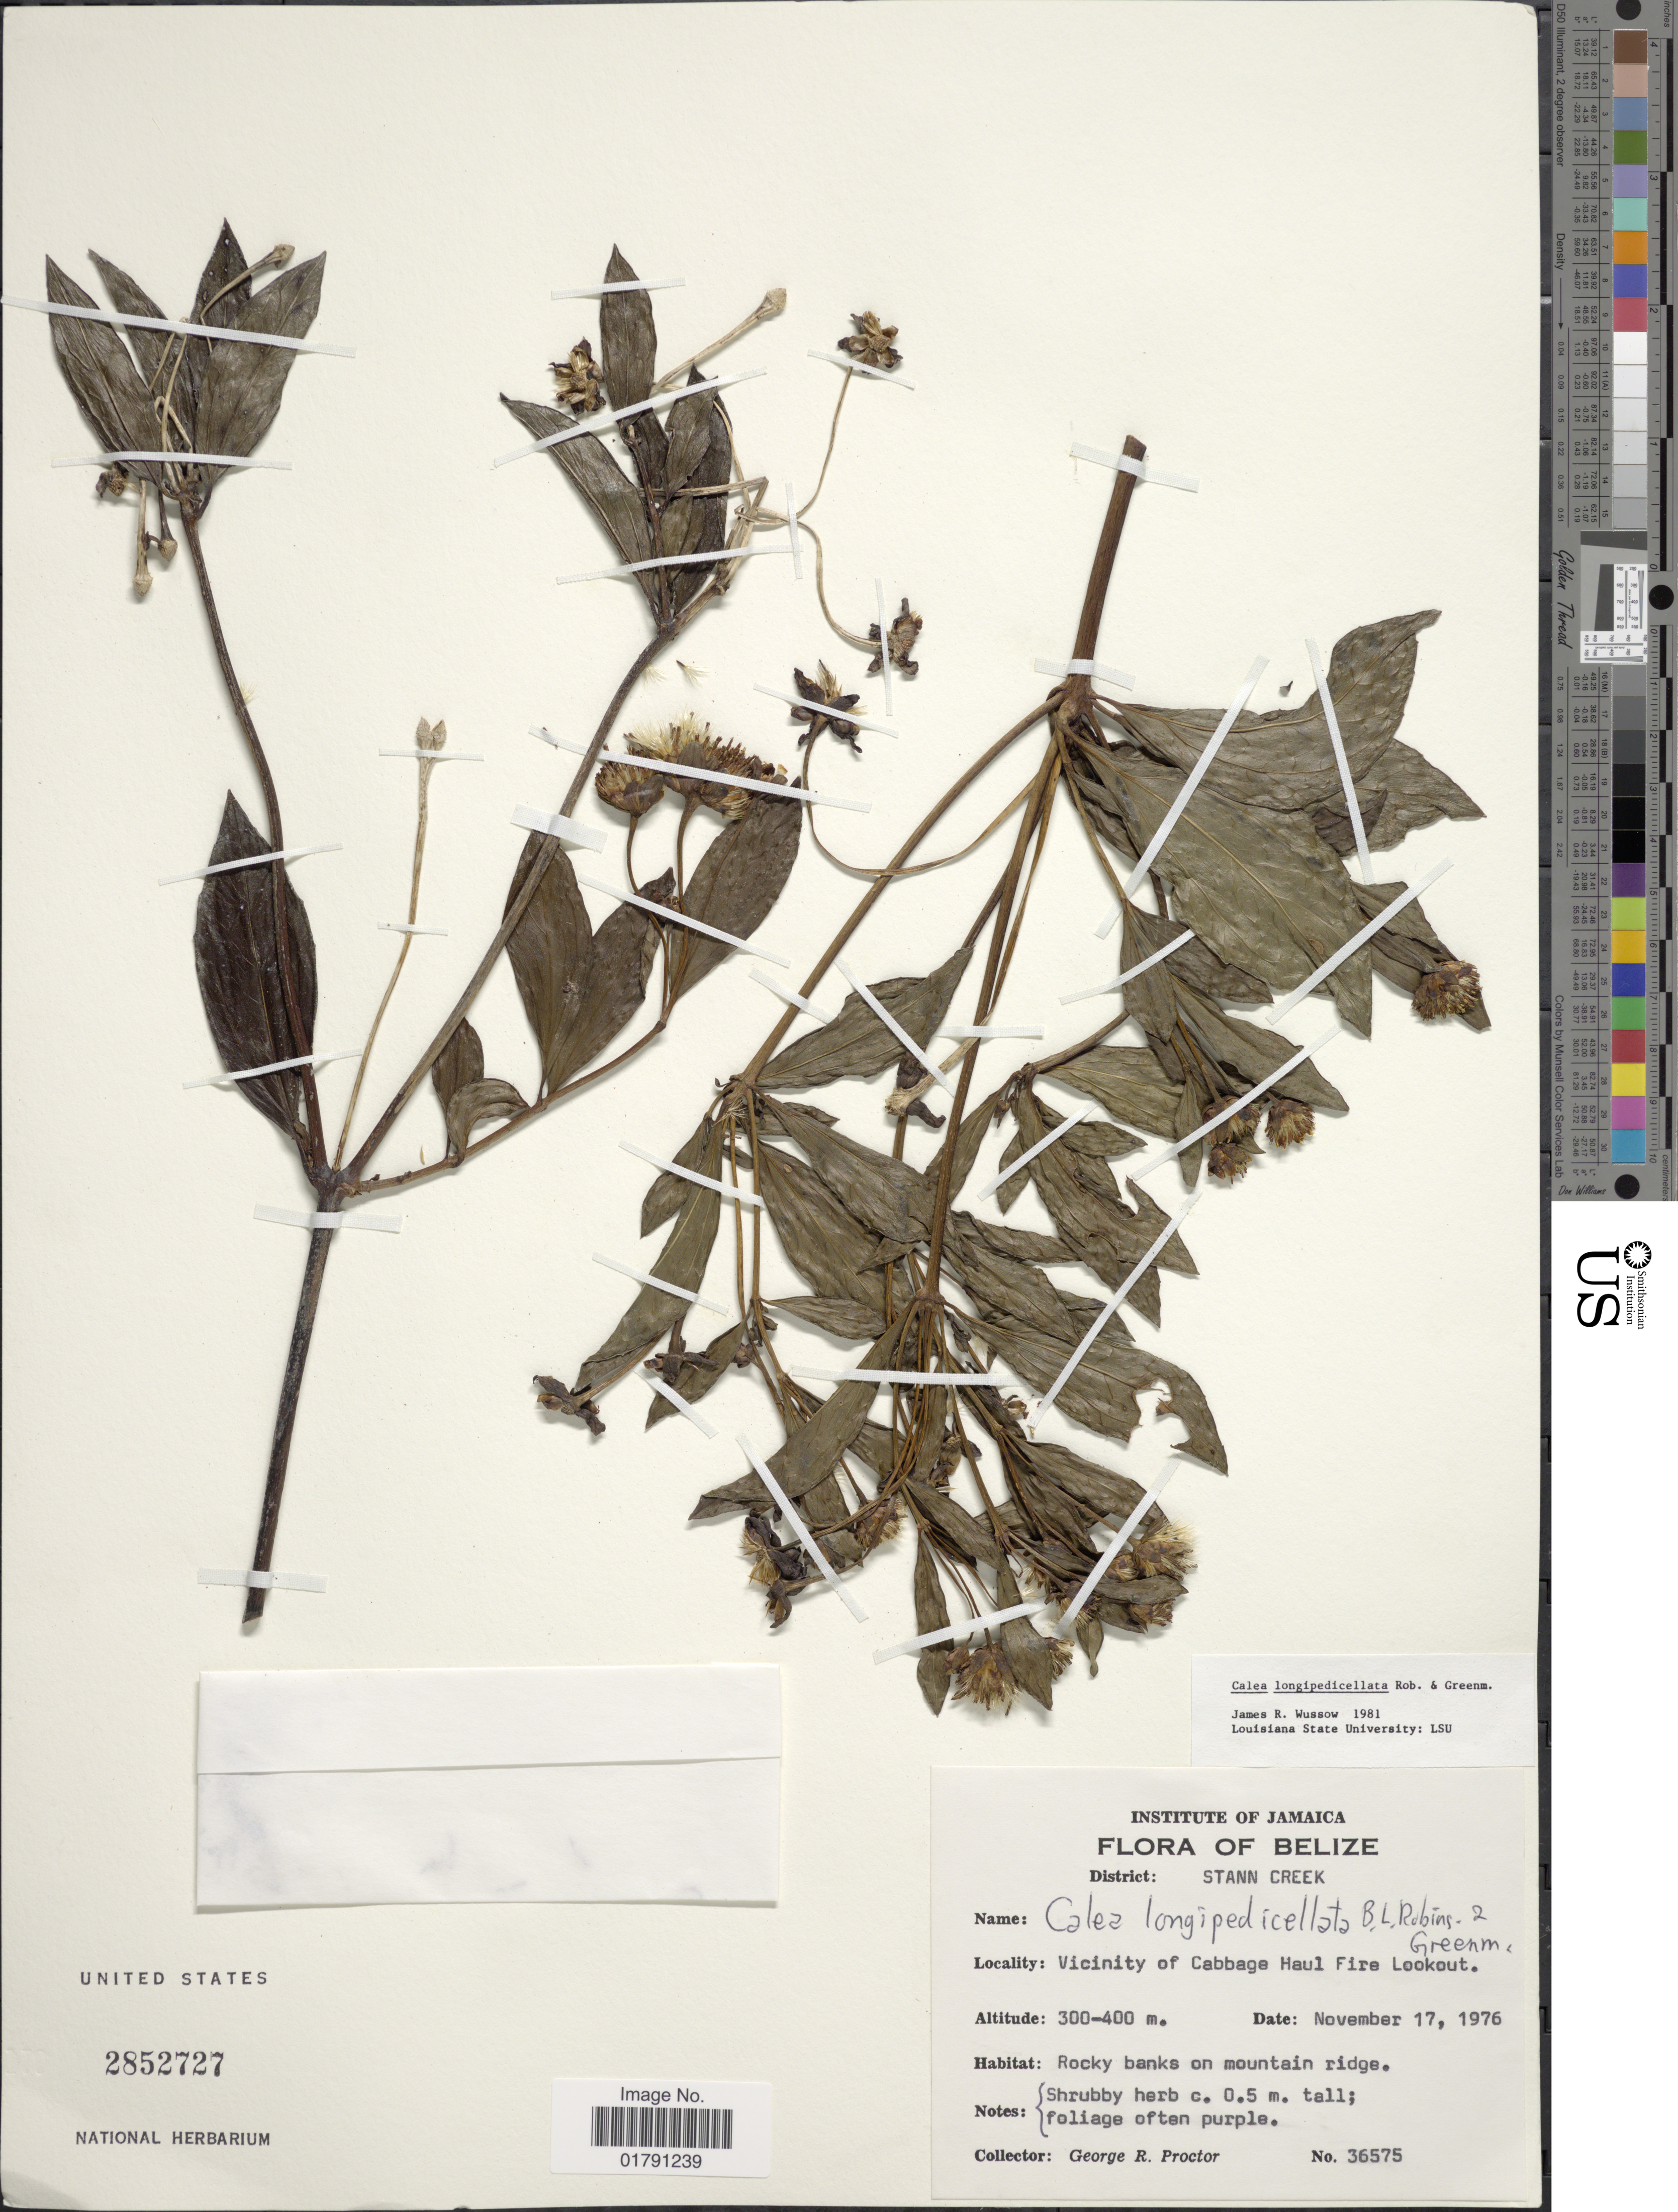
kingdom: Plantae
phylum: Tracheophyta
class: Magnoliopsida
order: Asterales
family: Asteraceae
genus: Calea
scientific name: Calea longipedicellata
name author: B.L. Rob. & Greenm.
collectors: G. Proctor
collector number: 36575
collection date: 1976-11-17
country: Belize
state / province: Stann Creek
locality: Vicinity of Cabbage Haul Fire Lookout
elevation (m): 300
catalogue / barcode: US 2852727